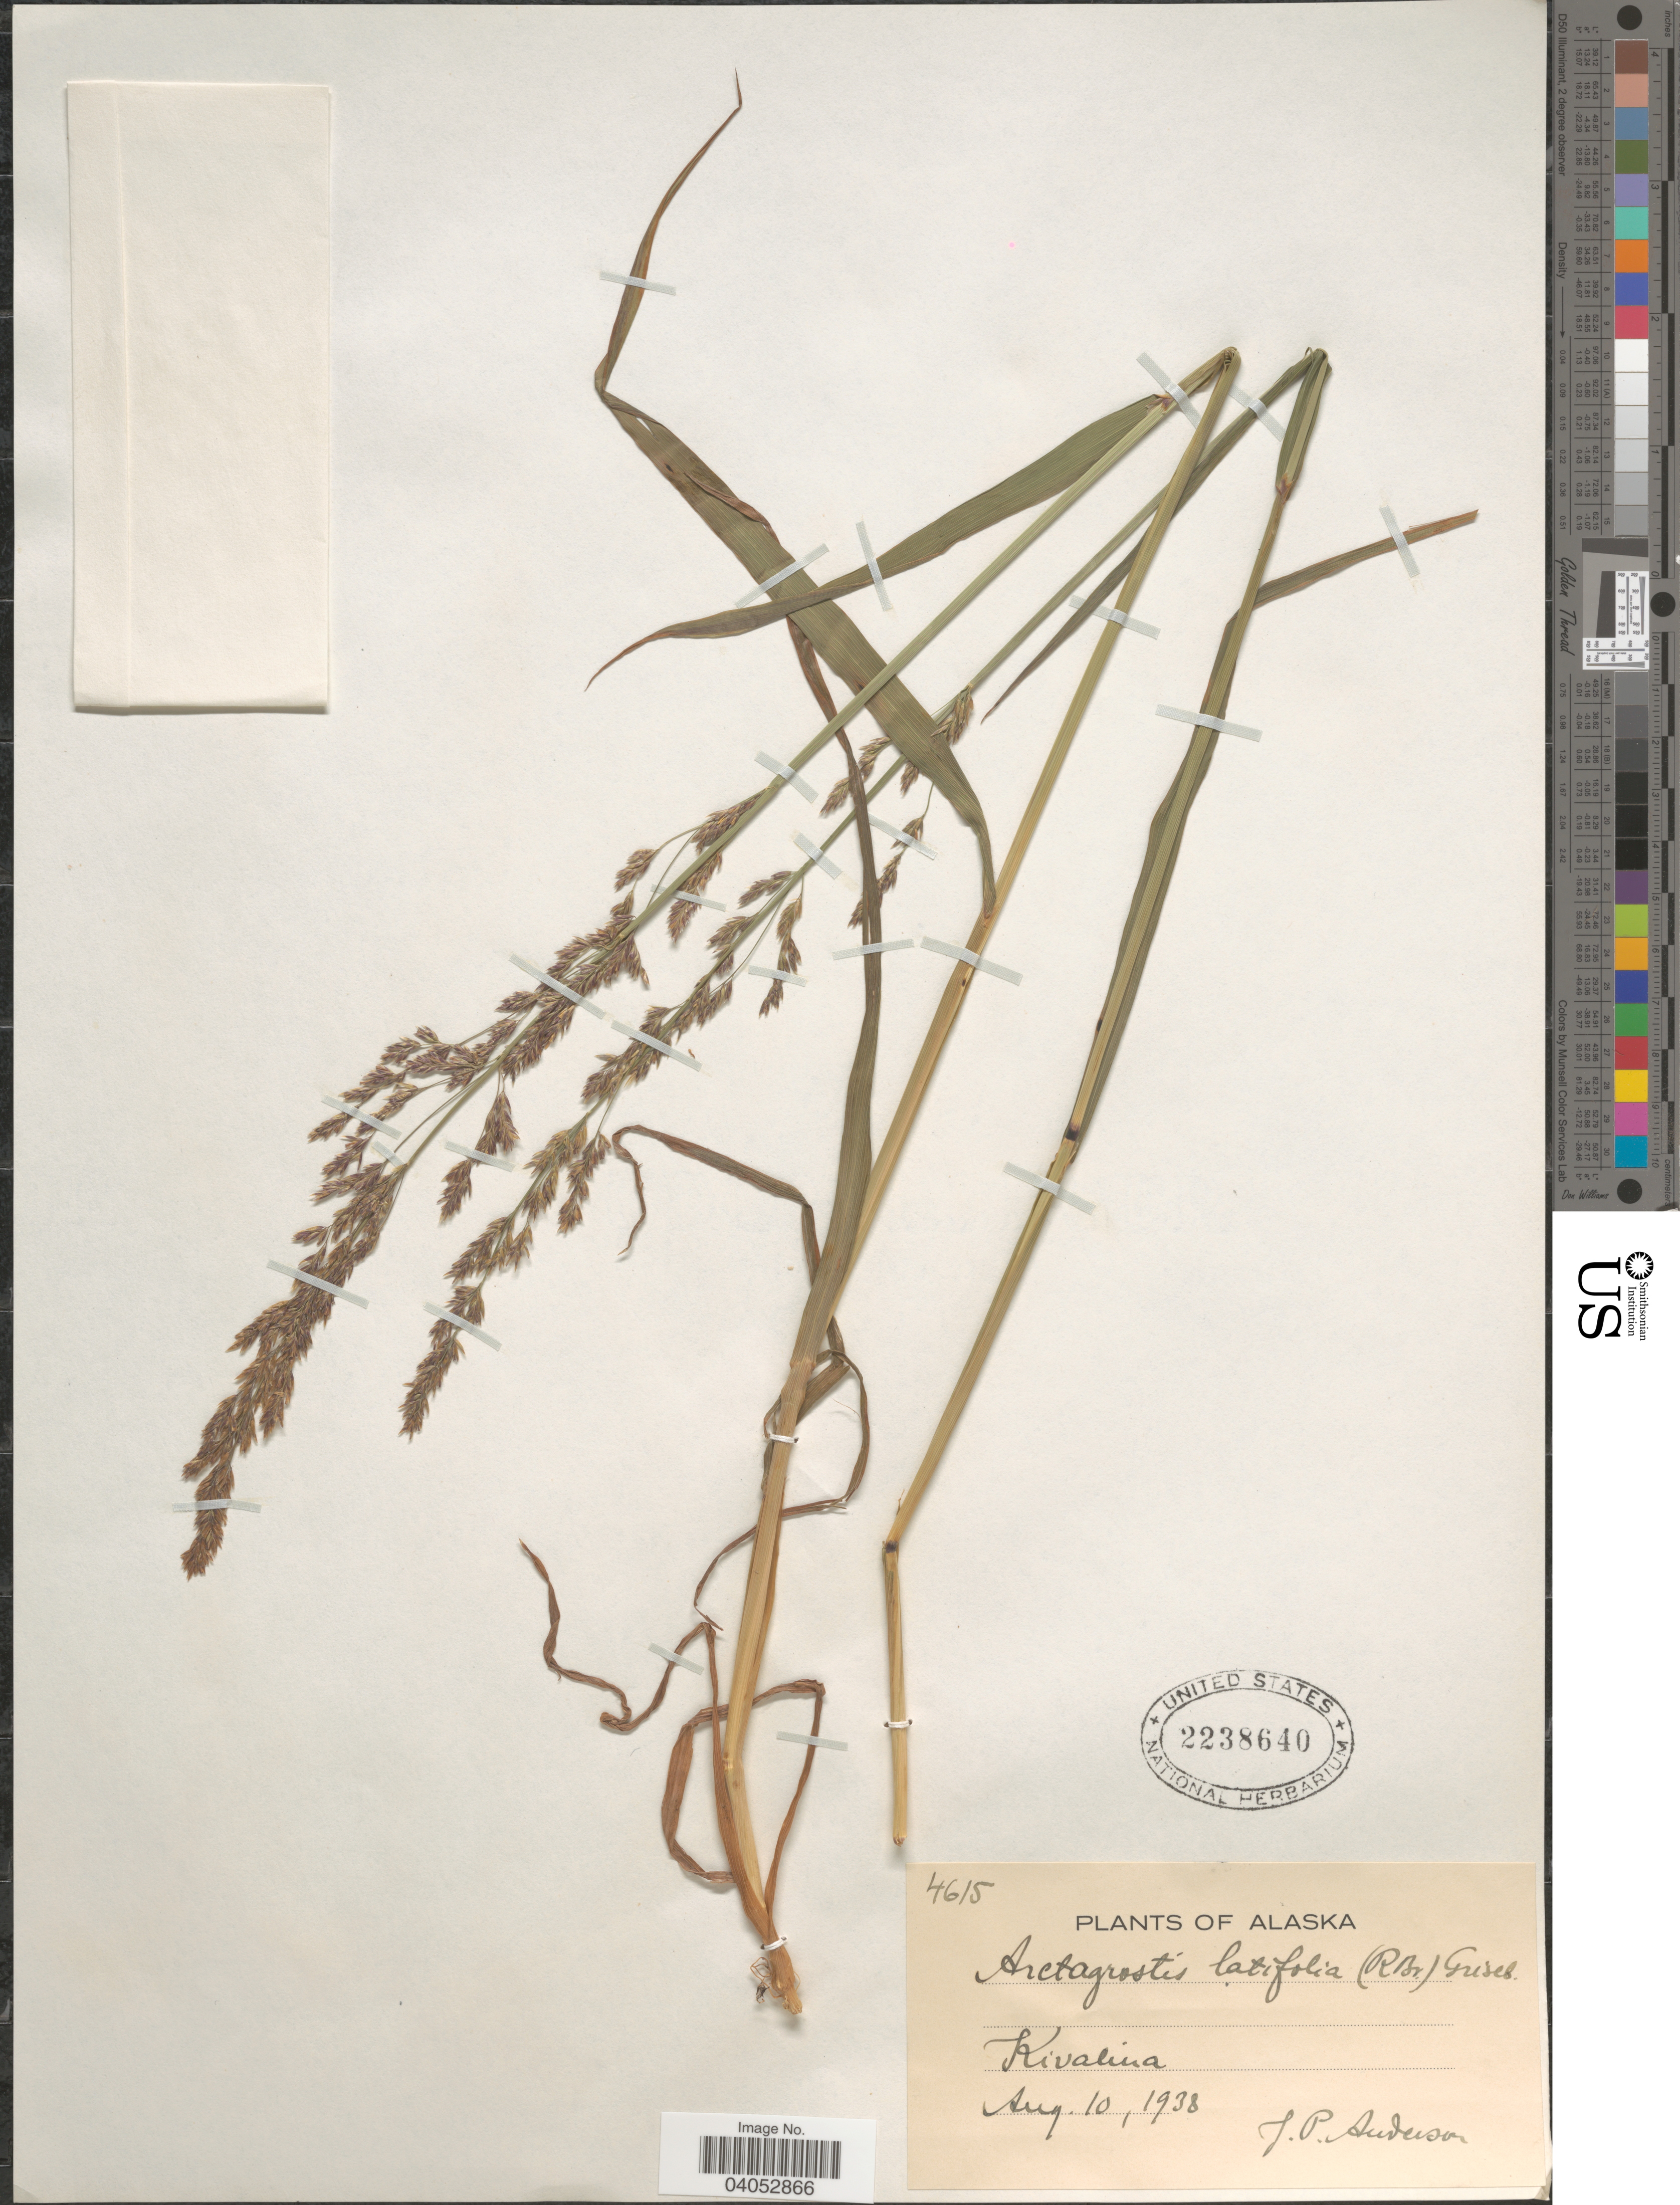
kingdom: Plantae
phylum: Tracheophyta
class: Liliopsida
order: Poales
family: Poaceae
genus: Arctagrostis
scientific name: Arctagrostis latifolia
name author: (R. Br.) Griseb.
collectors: J. P. Anderson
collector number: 4615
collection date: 1938-08-10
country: United States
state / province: Alaska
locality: Kivalina.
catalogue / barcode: US 2238640